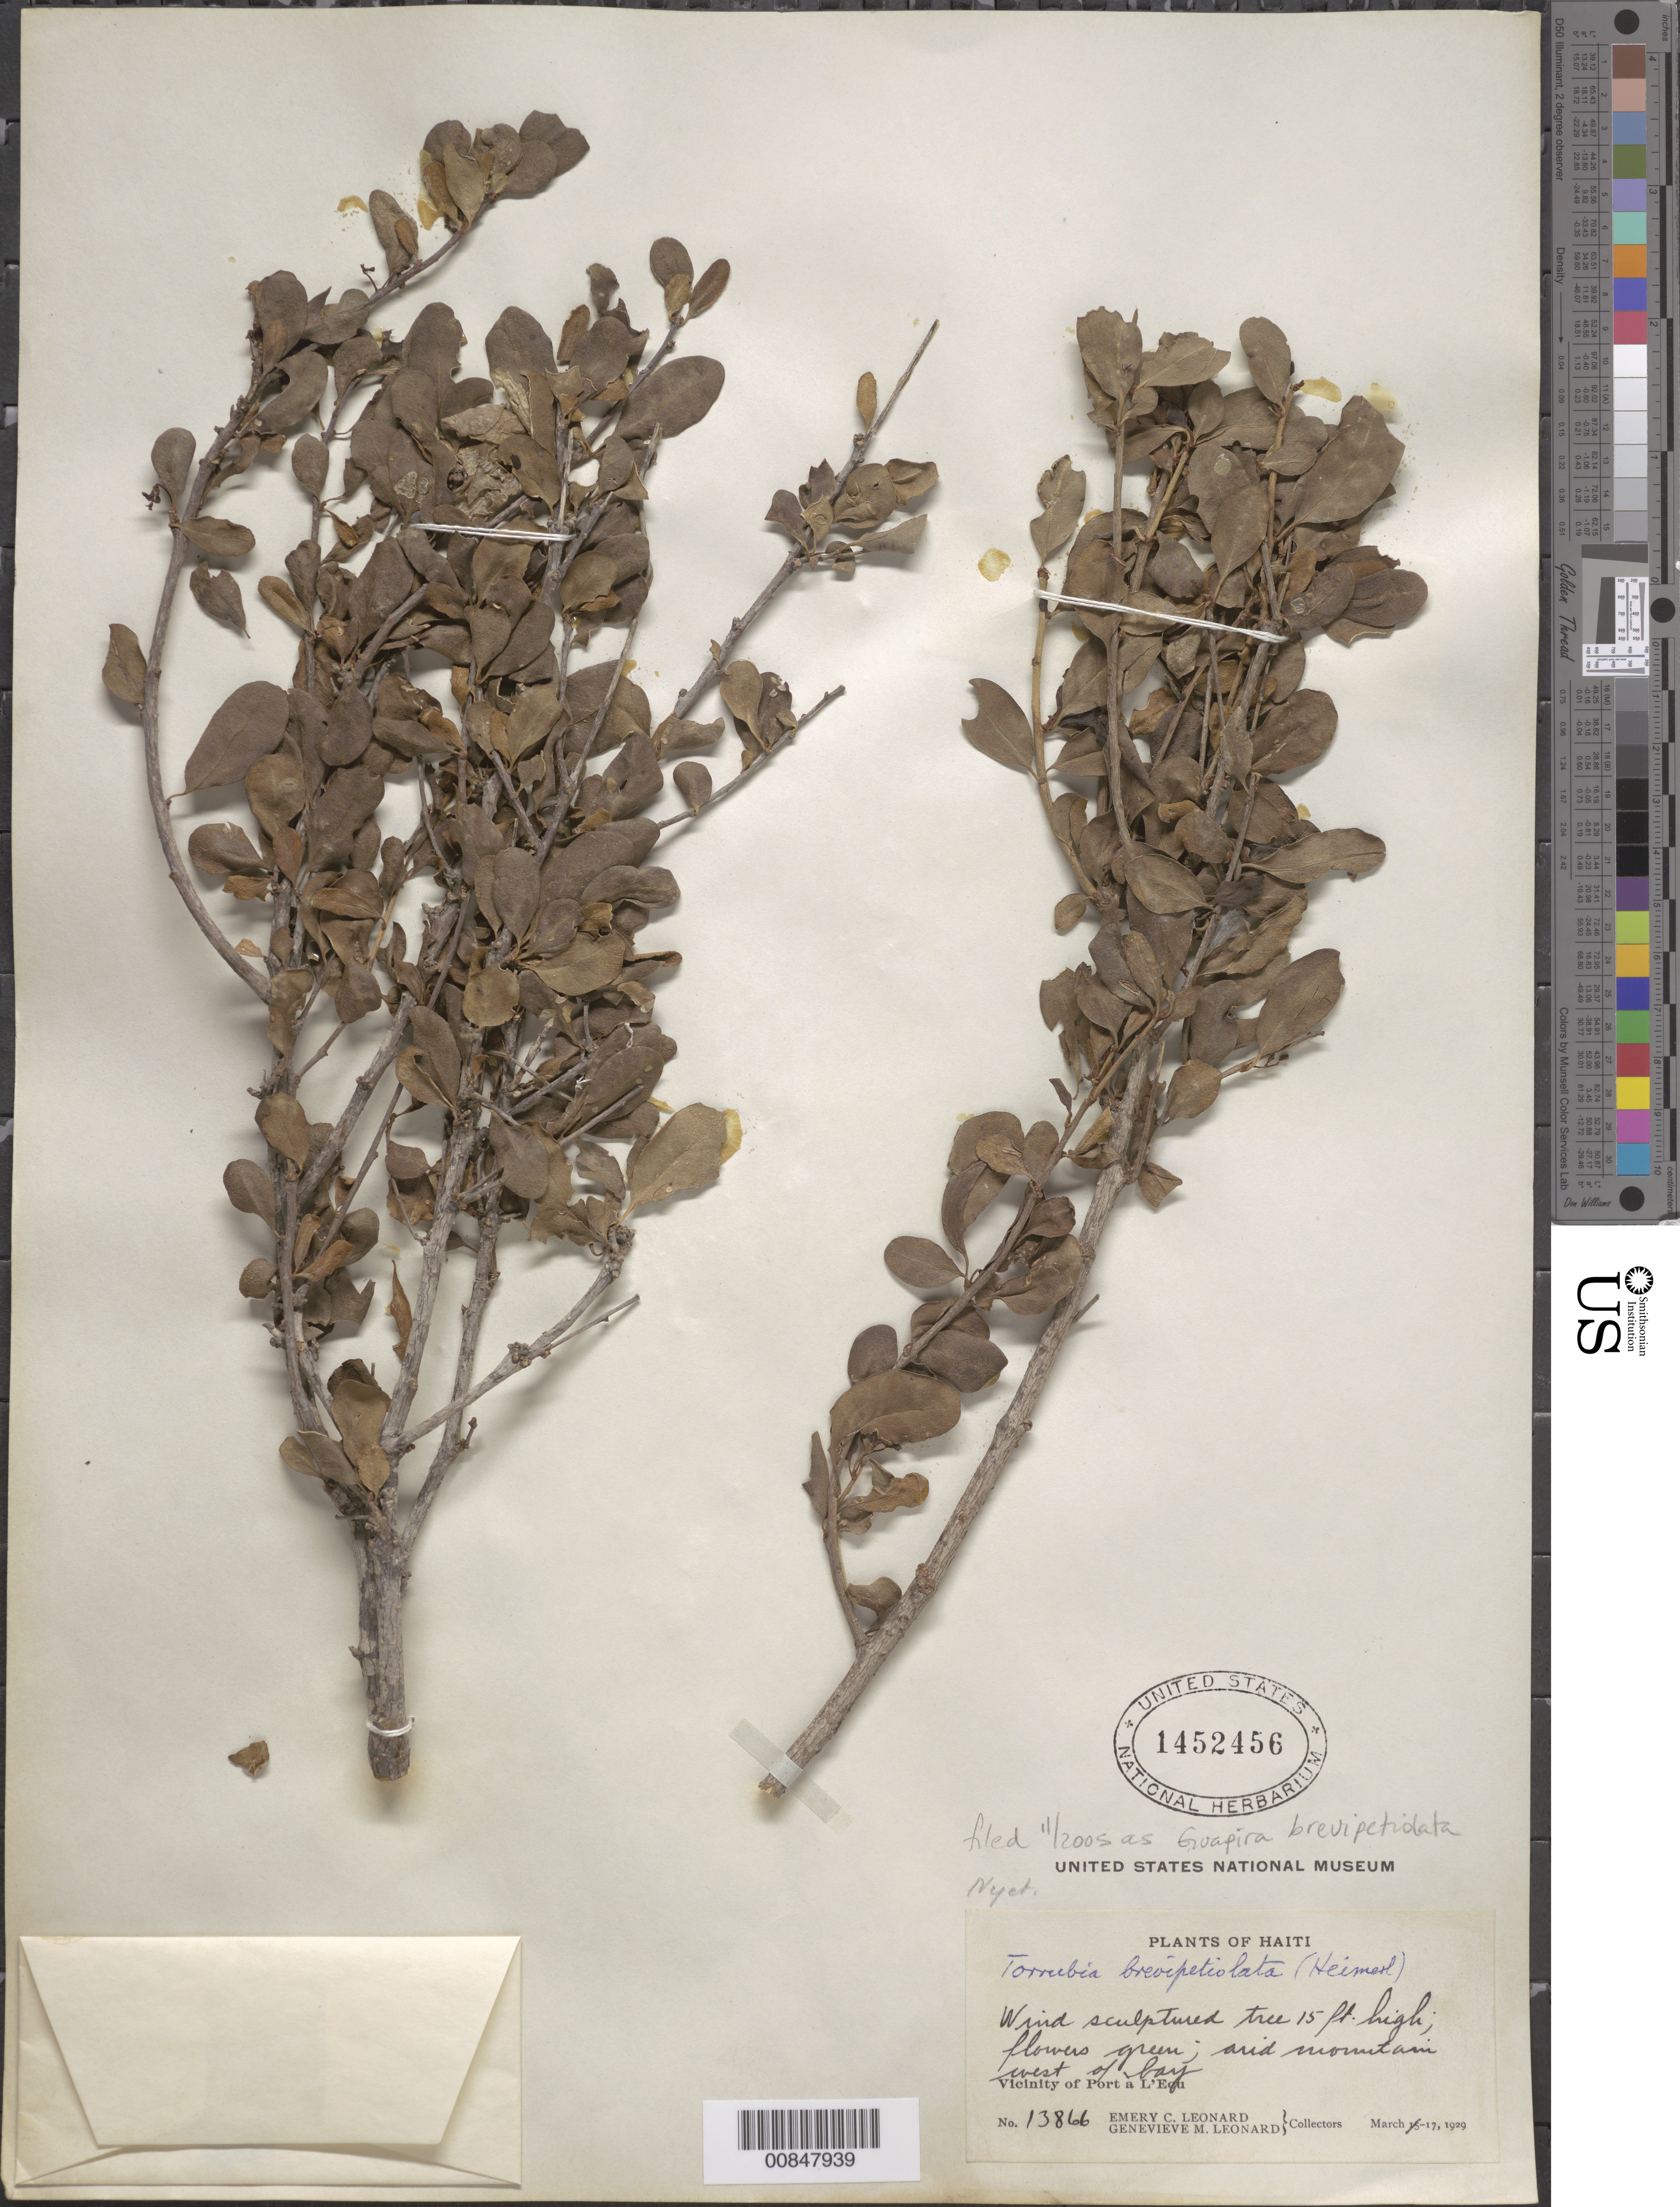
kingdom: Plantae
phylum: Tracheophyta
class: Magnoliopsida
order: Caryophyllales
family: Nyctaginaceae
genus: Guapira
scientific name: Guapira brevipetiolata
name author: (Heimerl) Alain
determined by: Strong, Mark T., (BOT), Smithsonian Institution - National Museum of Natural History (UNITED STATES)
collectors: E. C. Leonard & G. M. Leonard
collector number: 13866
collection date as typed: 17 Mar 1929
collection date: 1929-03-17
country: Haiti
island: Hispaniola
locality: Vicinity of Port a L'Ecu. West of Bay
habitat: Arid mountain.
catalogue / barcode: US 1452456